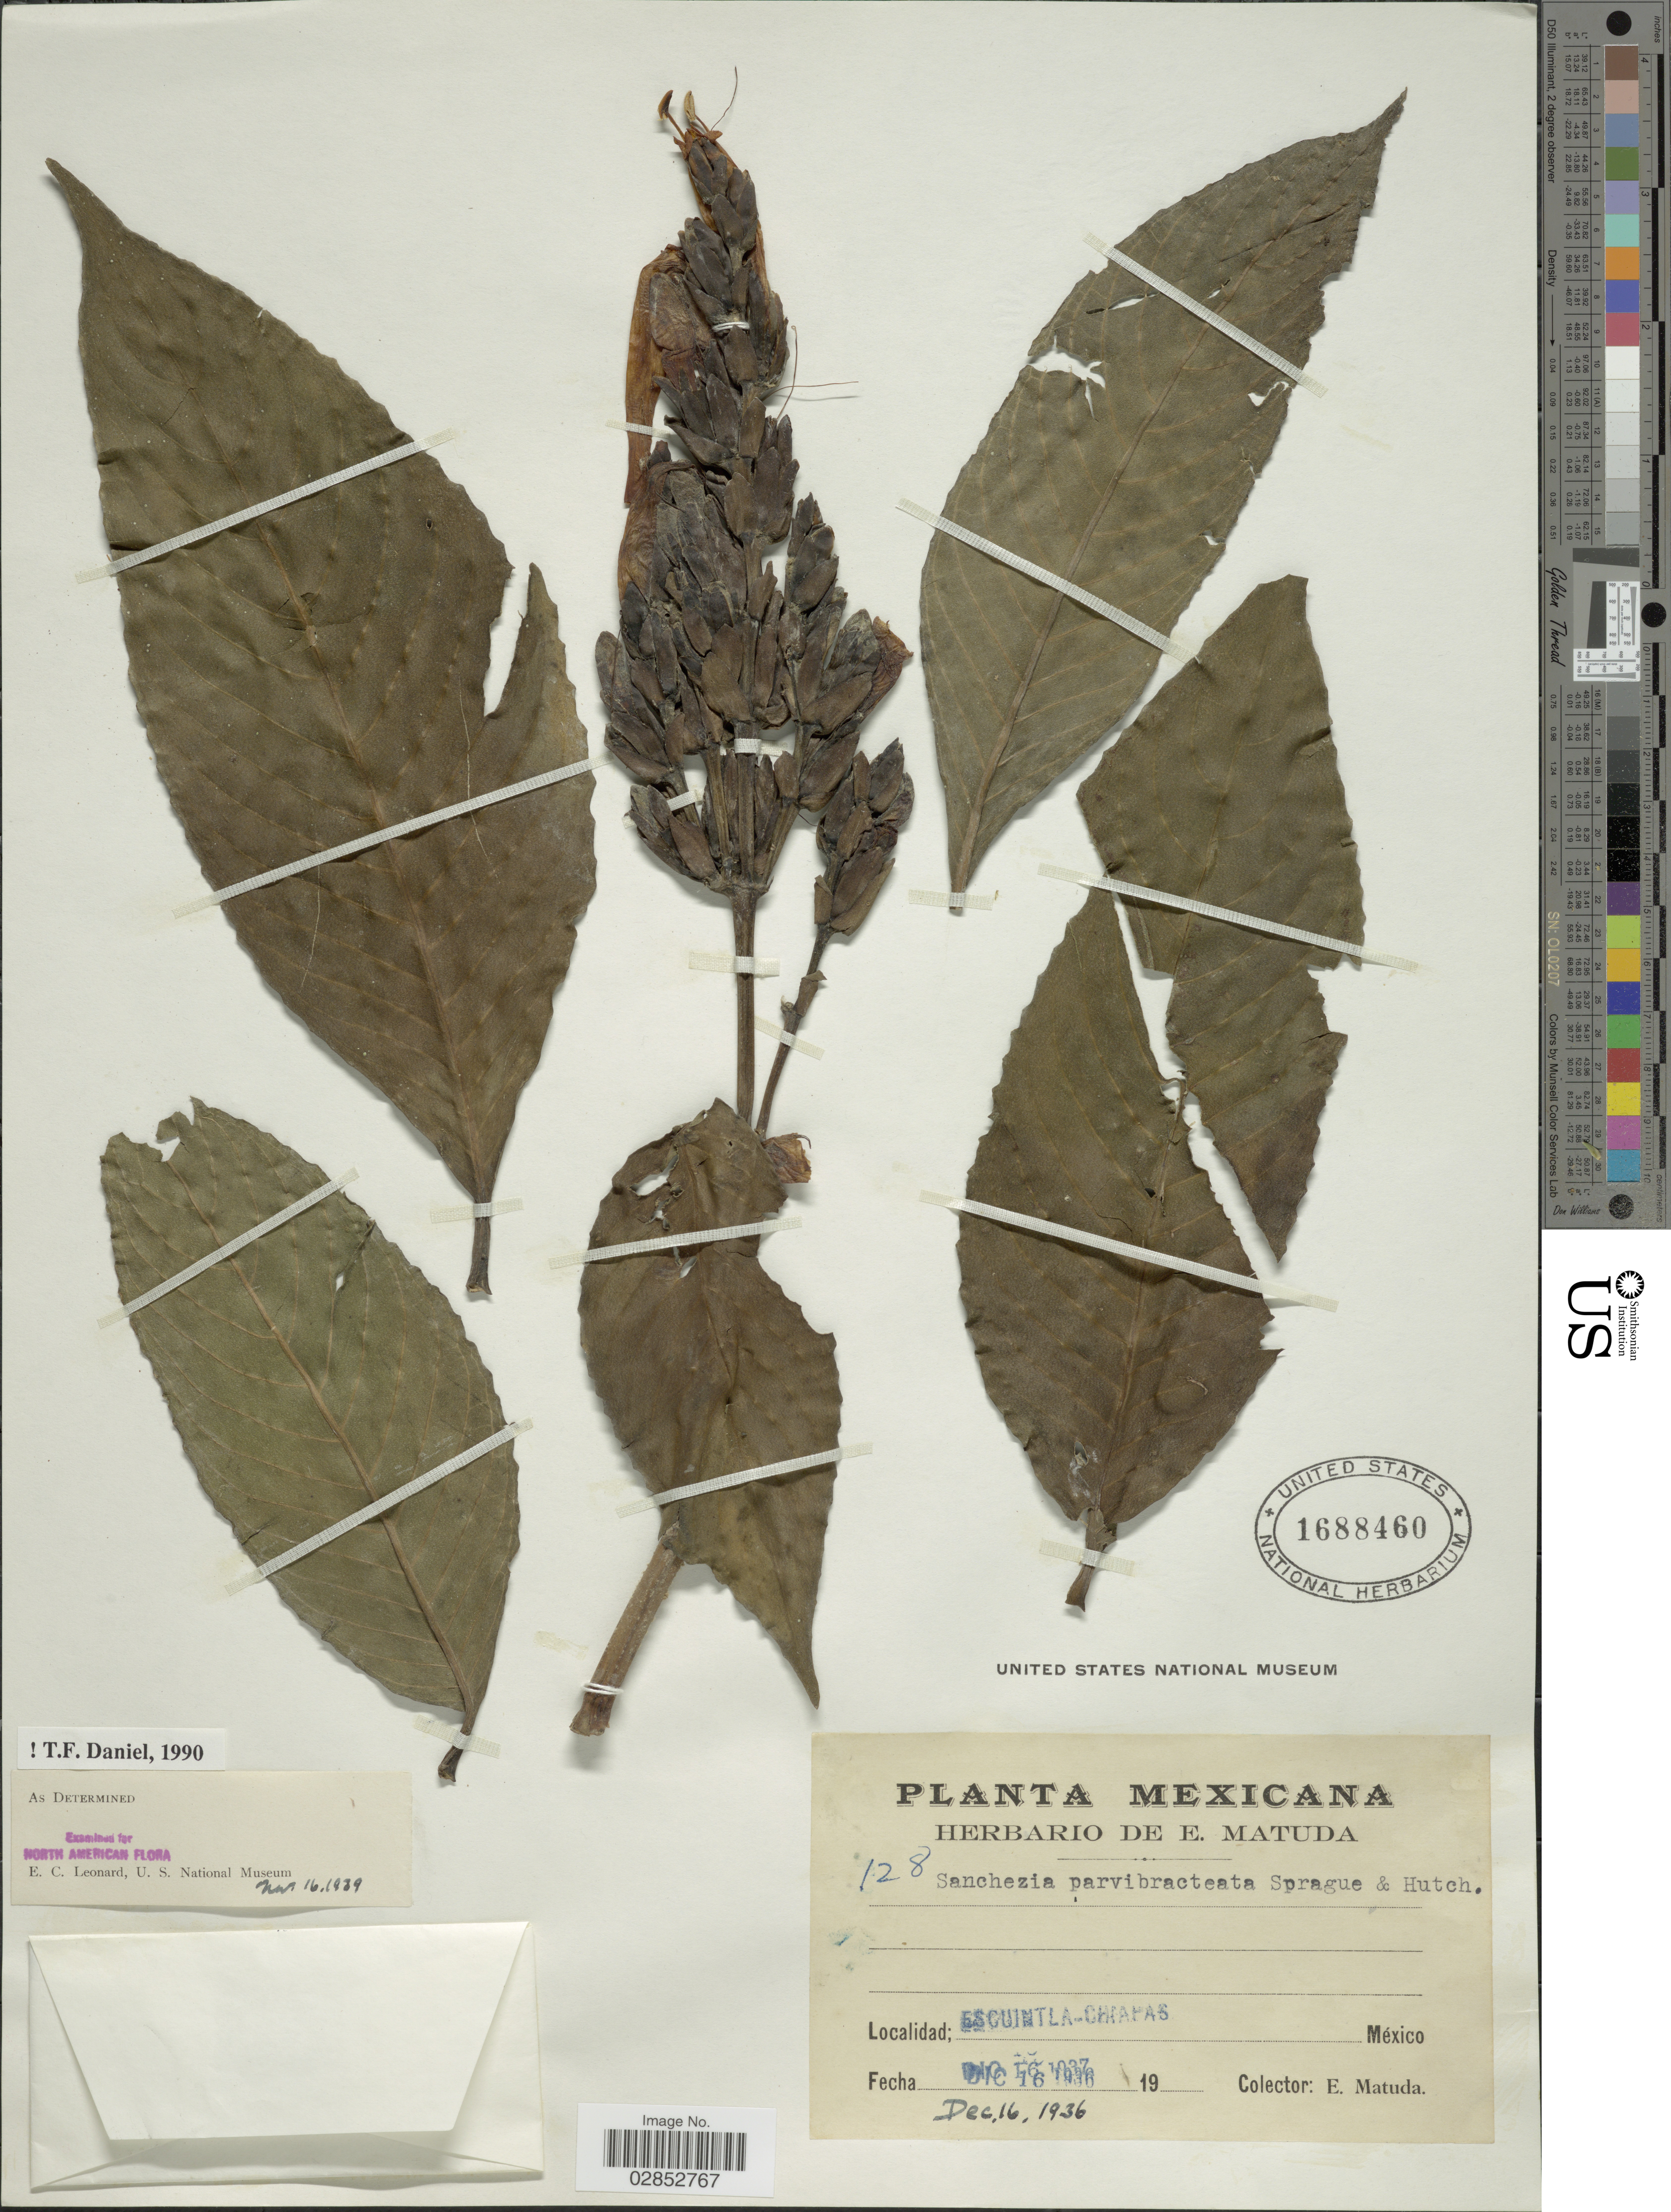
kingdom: Plantae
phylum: Tracheophyta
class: Magnoliopsida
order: Lamiales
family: Acanthaceae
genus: Sanchezia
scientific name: Sanchezia parvibracteata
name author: Sprague & Hutch.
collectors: E. Matuda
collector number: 128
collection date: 1936-12-16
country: Mexico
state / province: Chiapas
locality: Escuintla.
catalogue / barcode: US 1688460